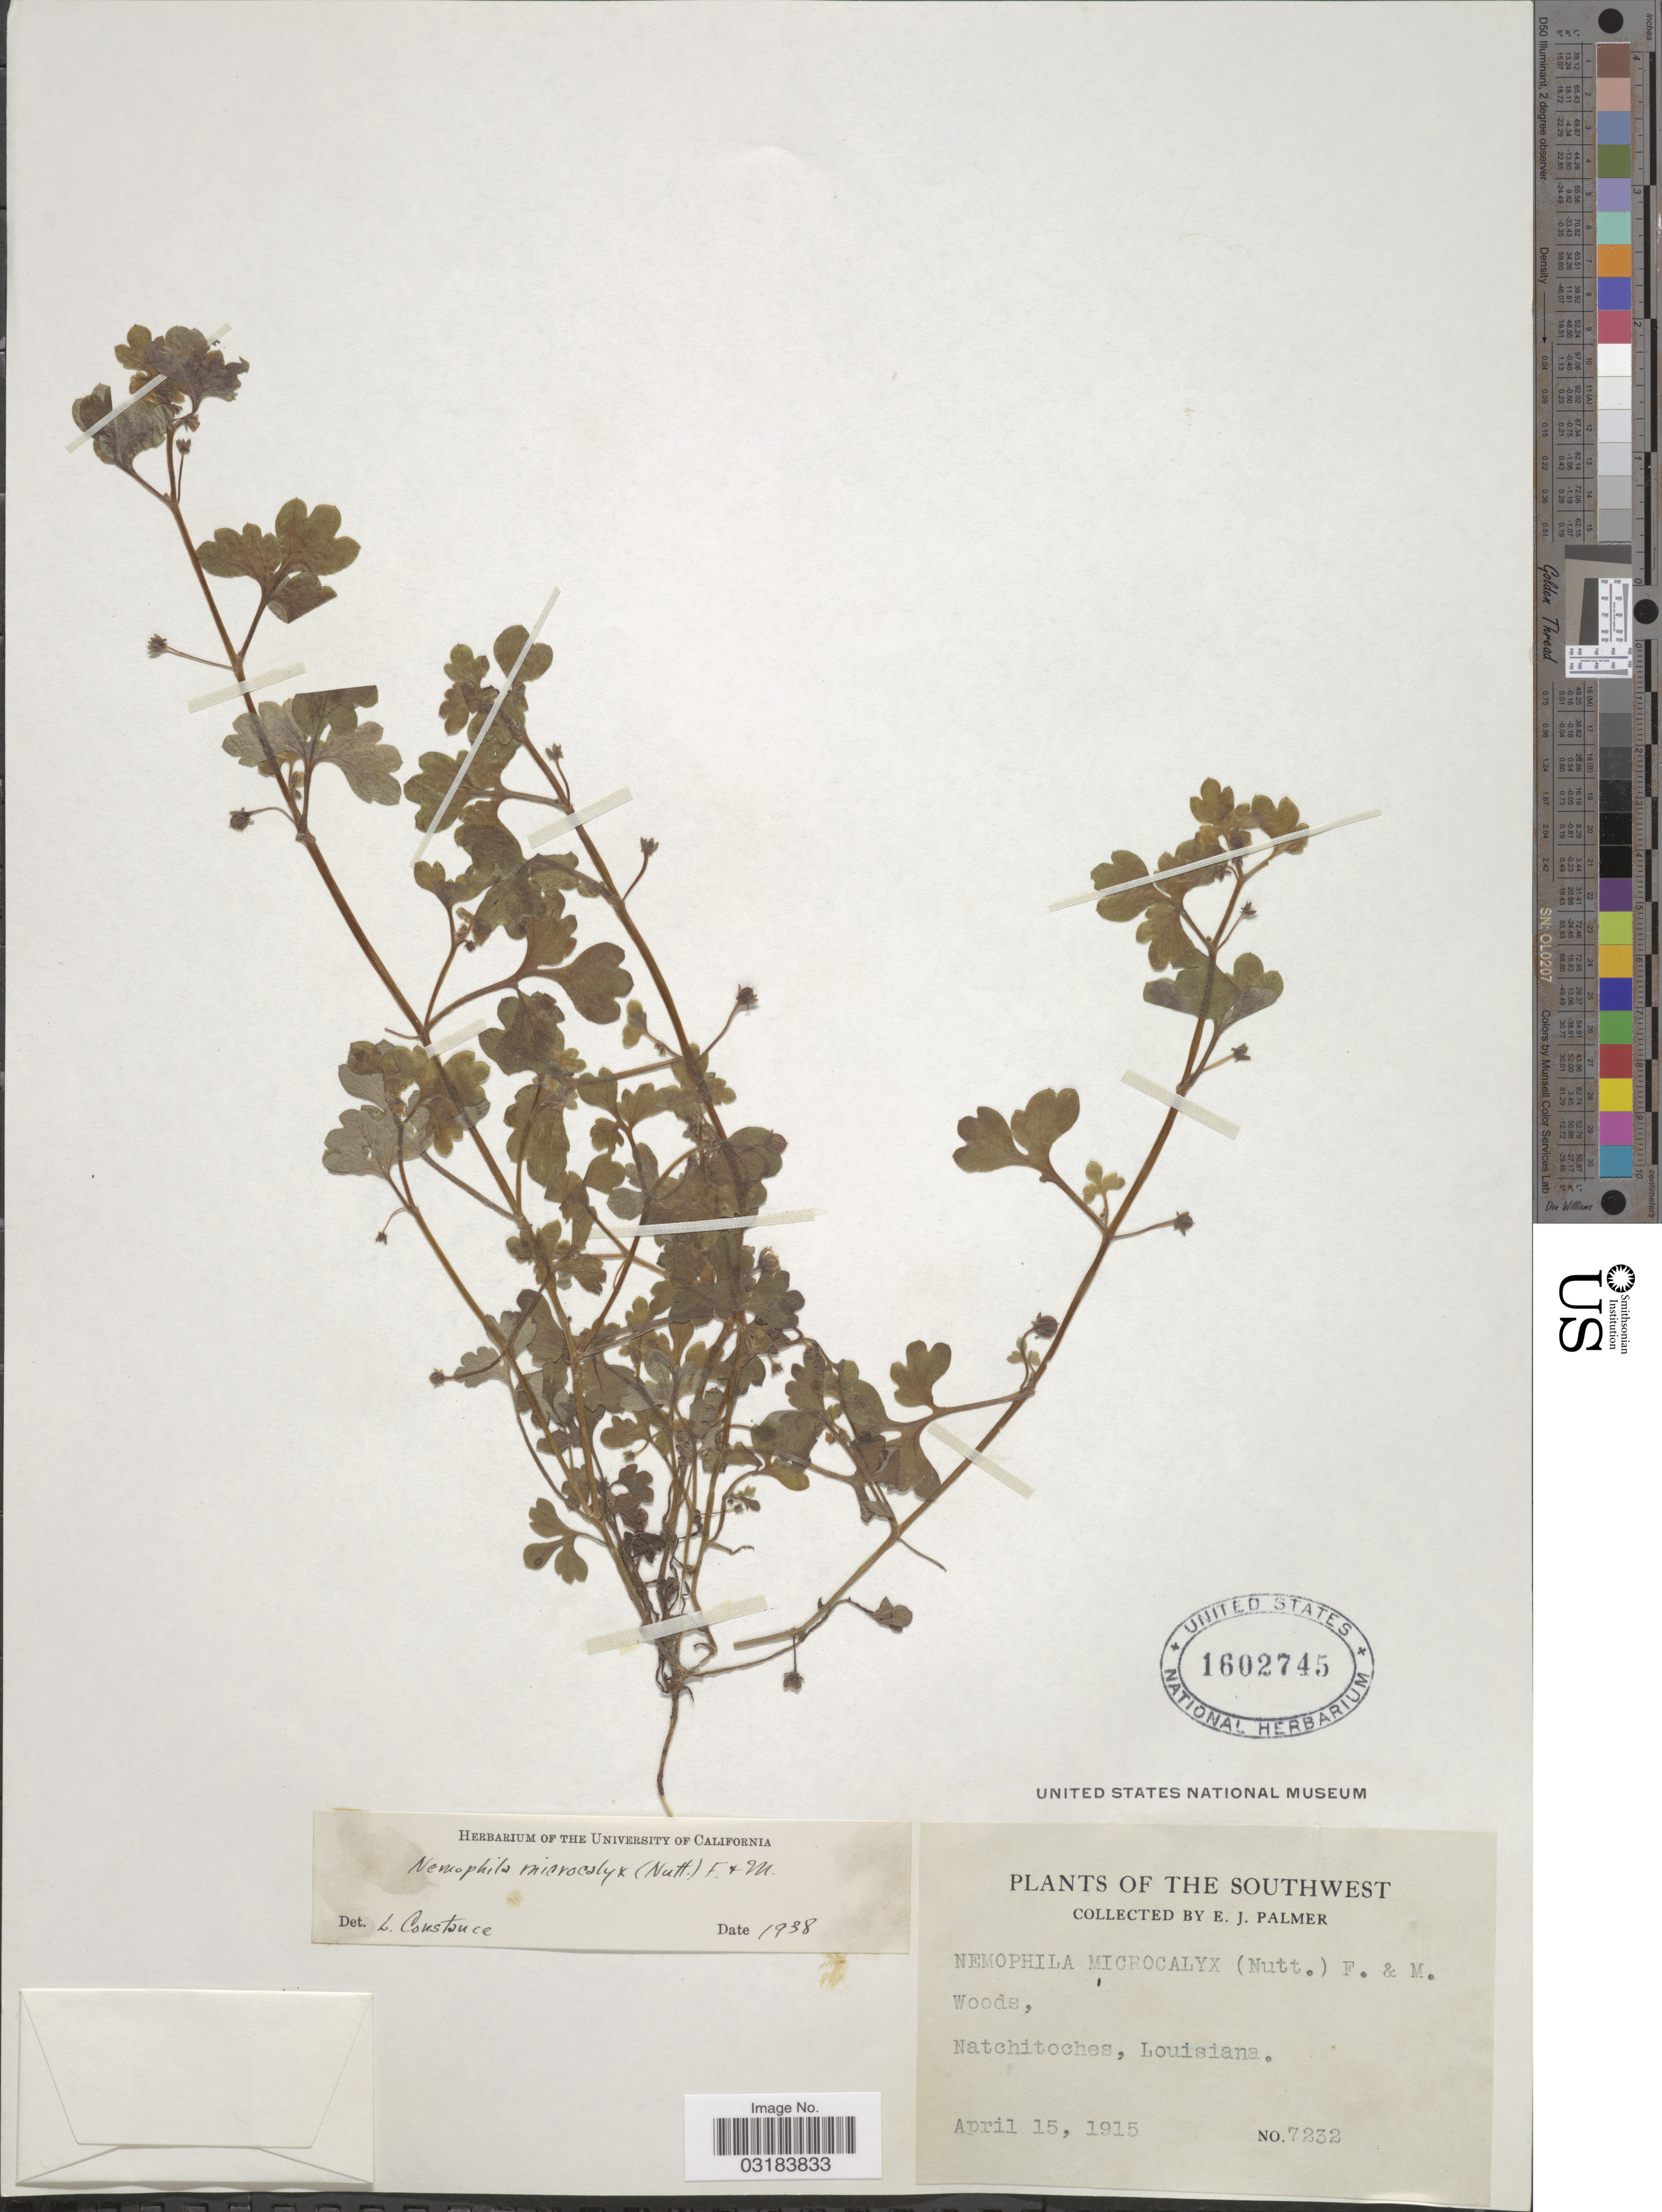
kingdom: Plantae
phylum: Tracheophyta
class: Magnoliopsida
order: Boraginales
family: Hydrophyllaceae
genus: Nemophila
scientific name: Nemophila microcalyx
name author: (Nutt.) Fisch. & C.A. Mey.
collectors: E. J. Palmer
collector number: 7232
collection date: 1915-04-15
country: United States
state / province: Louisiana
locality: The Southwest. Natchitoches.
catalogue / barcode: US 1602745